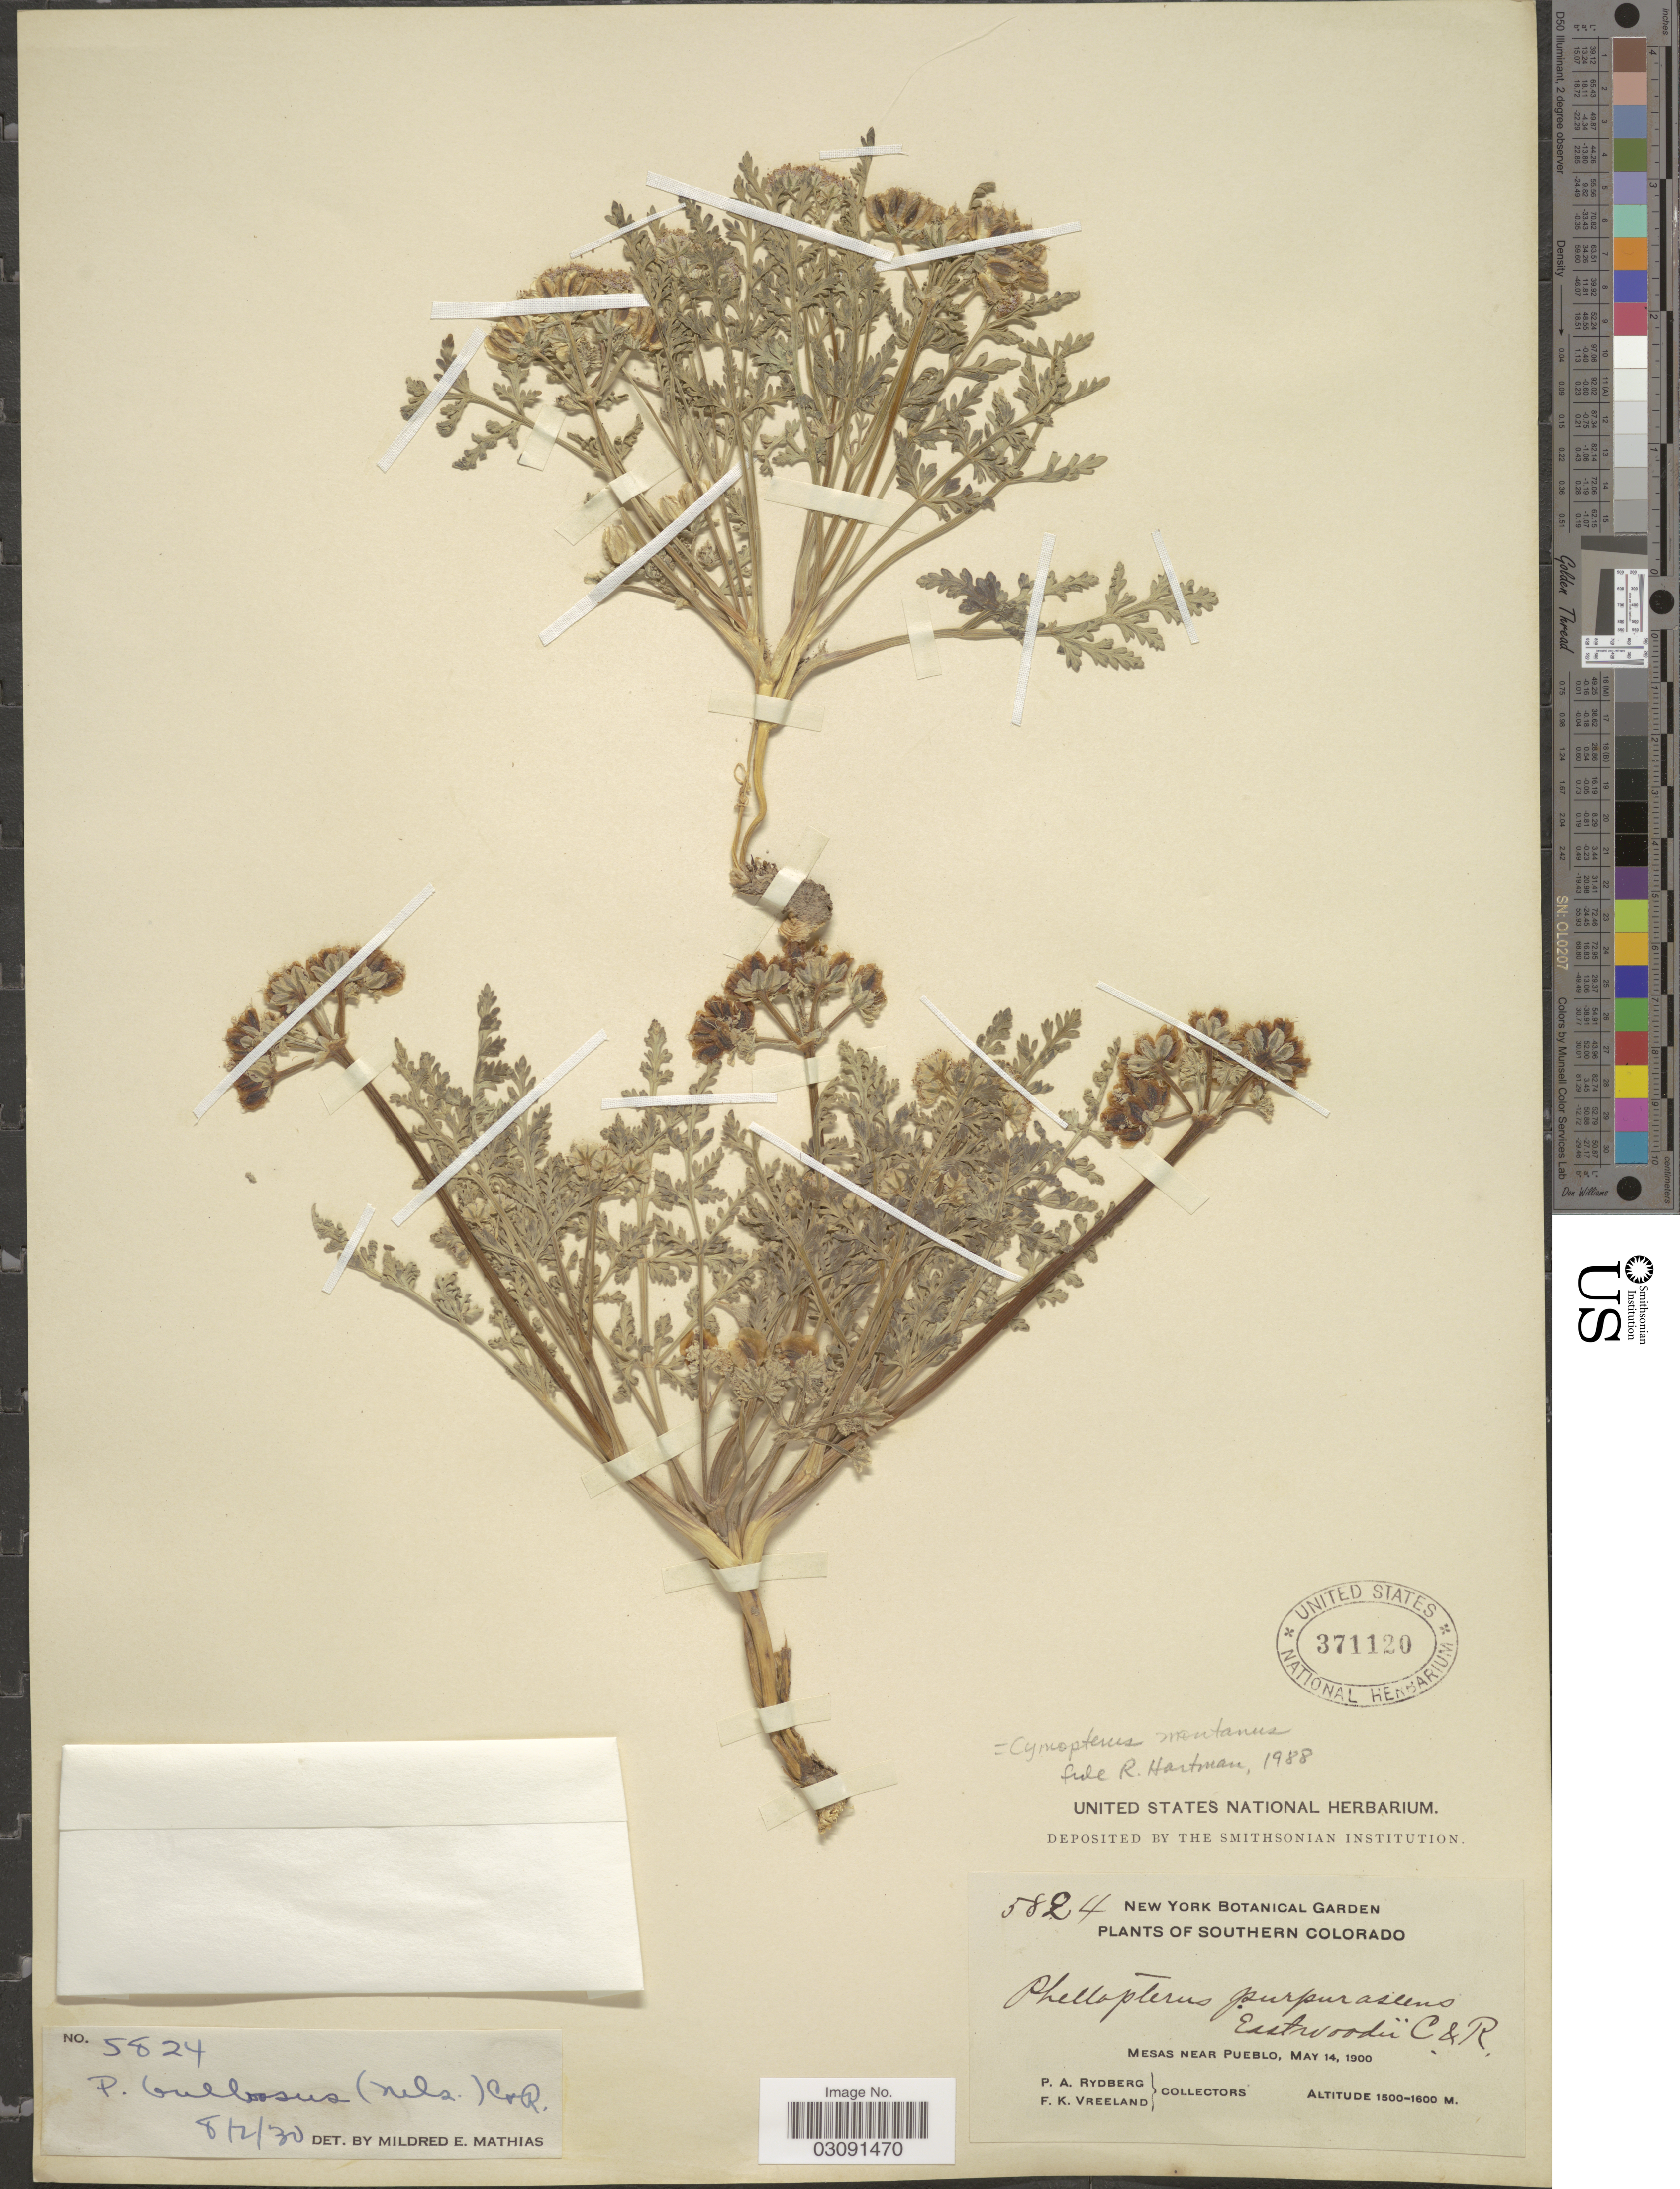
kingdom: Plantae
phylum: Tracheophyta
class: Magnoliopsida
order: Apiales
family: Apiaceae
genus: Cymopterus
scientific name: Cymopterus montanus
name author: Torr. & A. Gray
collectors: P. A. Rydberg & F. Vreeland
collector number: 5824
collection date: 1900-05-14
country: United States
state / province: Colorado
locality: Southern Colorado, Mesas Near Pueblo.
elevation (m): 1500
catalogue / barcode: US 371120